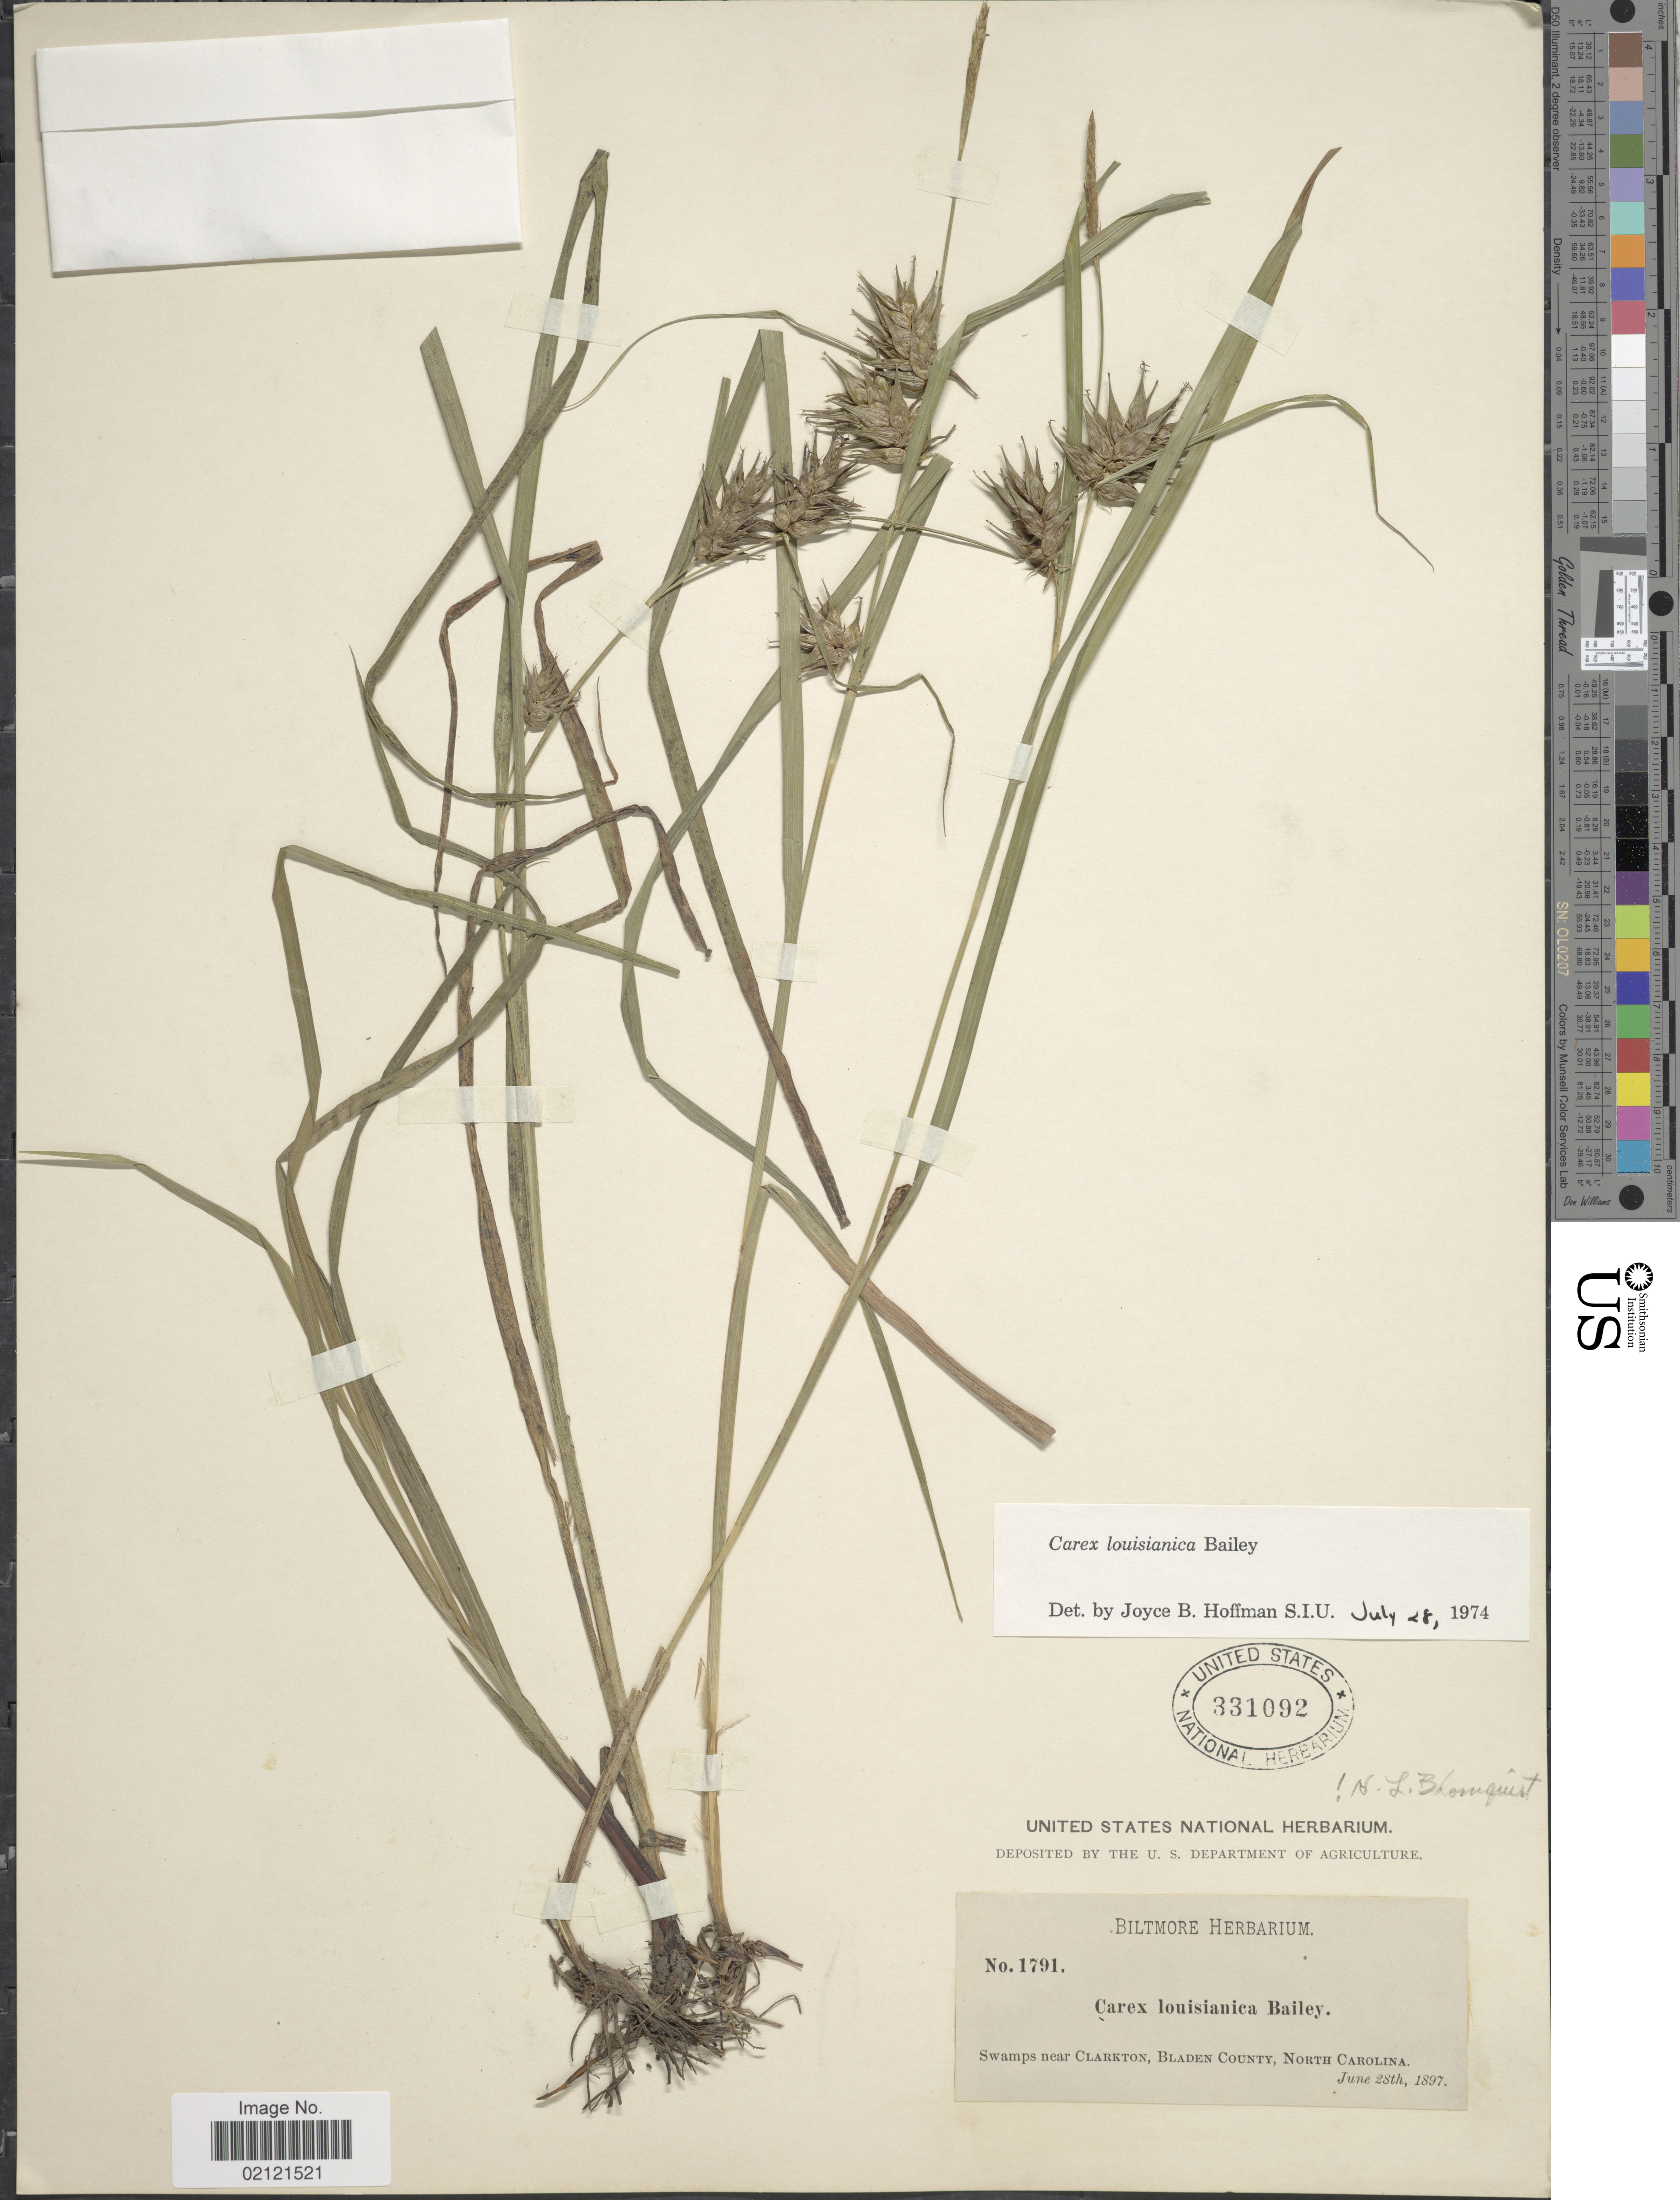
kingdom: Plantae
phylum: Tracheophyta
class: Liliopsida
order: Poales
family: Cyperaceae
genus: Carex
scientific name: Carex louisianica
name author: L.H. Bailey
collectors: ex herb. Biltmore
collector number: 1791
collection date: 1897-06-28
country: United States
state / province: North Carolina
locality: Swamps near Clarkton, Bladen County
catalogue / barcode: US 331092